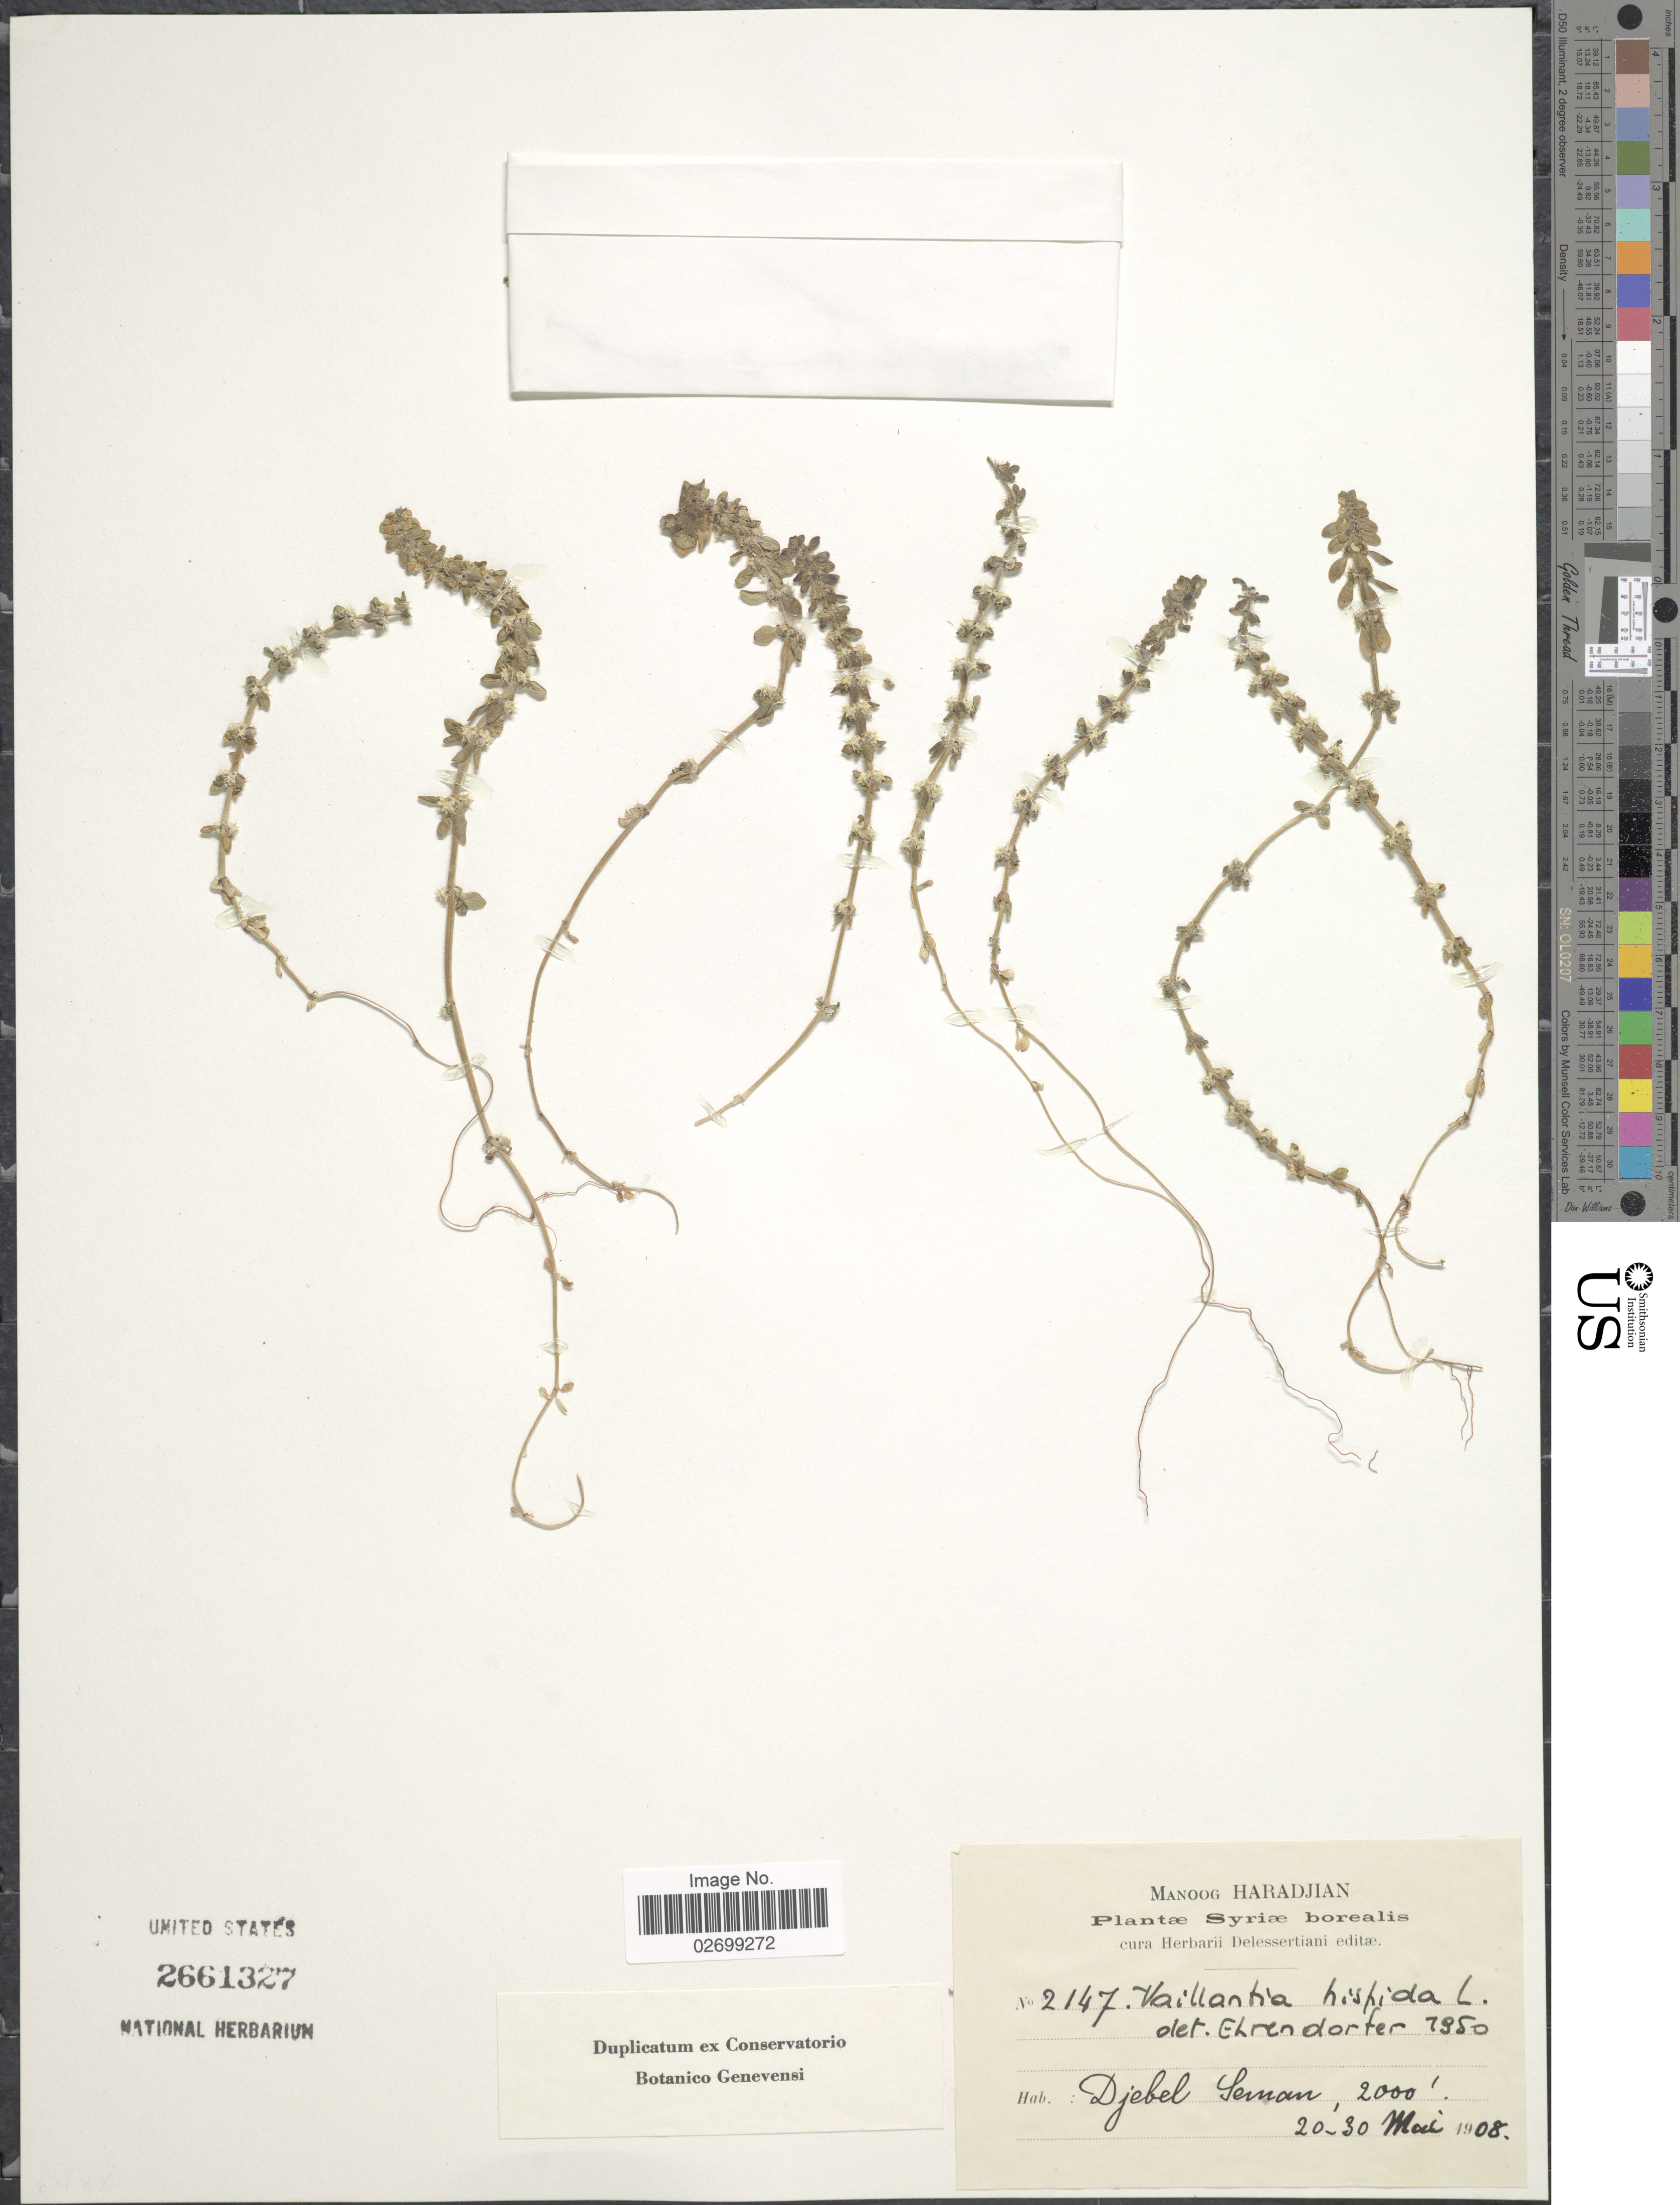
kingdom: Plantae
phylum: Tracheophyta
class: Magnoliopsida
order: Gentianales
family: Rubiaceae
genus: Valantia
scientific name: Valantia hispida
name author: L.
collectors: M. Haradjian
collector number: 2147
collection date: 1908-05-20/1908-05-30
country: Syria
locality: Syriae borealis, Djebel Saman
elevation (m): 610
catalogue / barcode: US 2661327